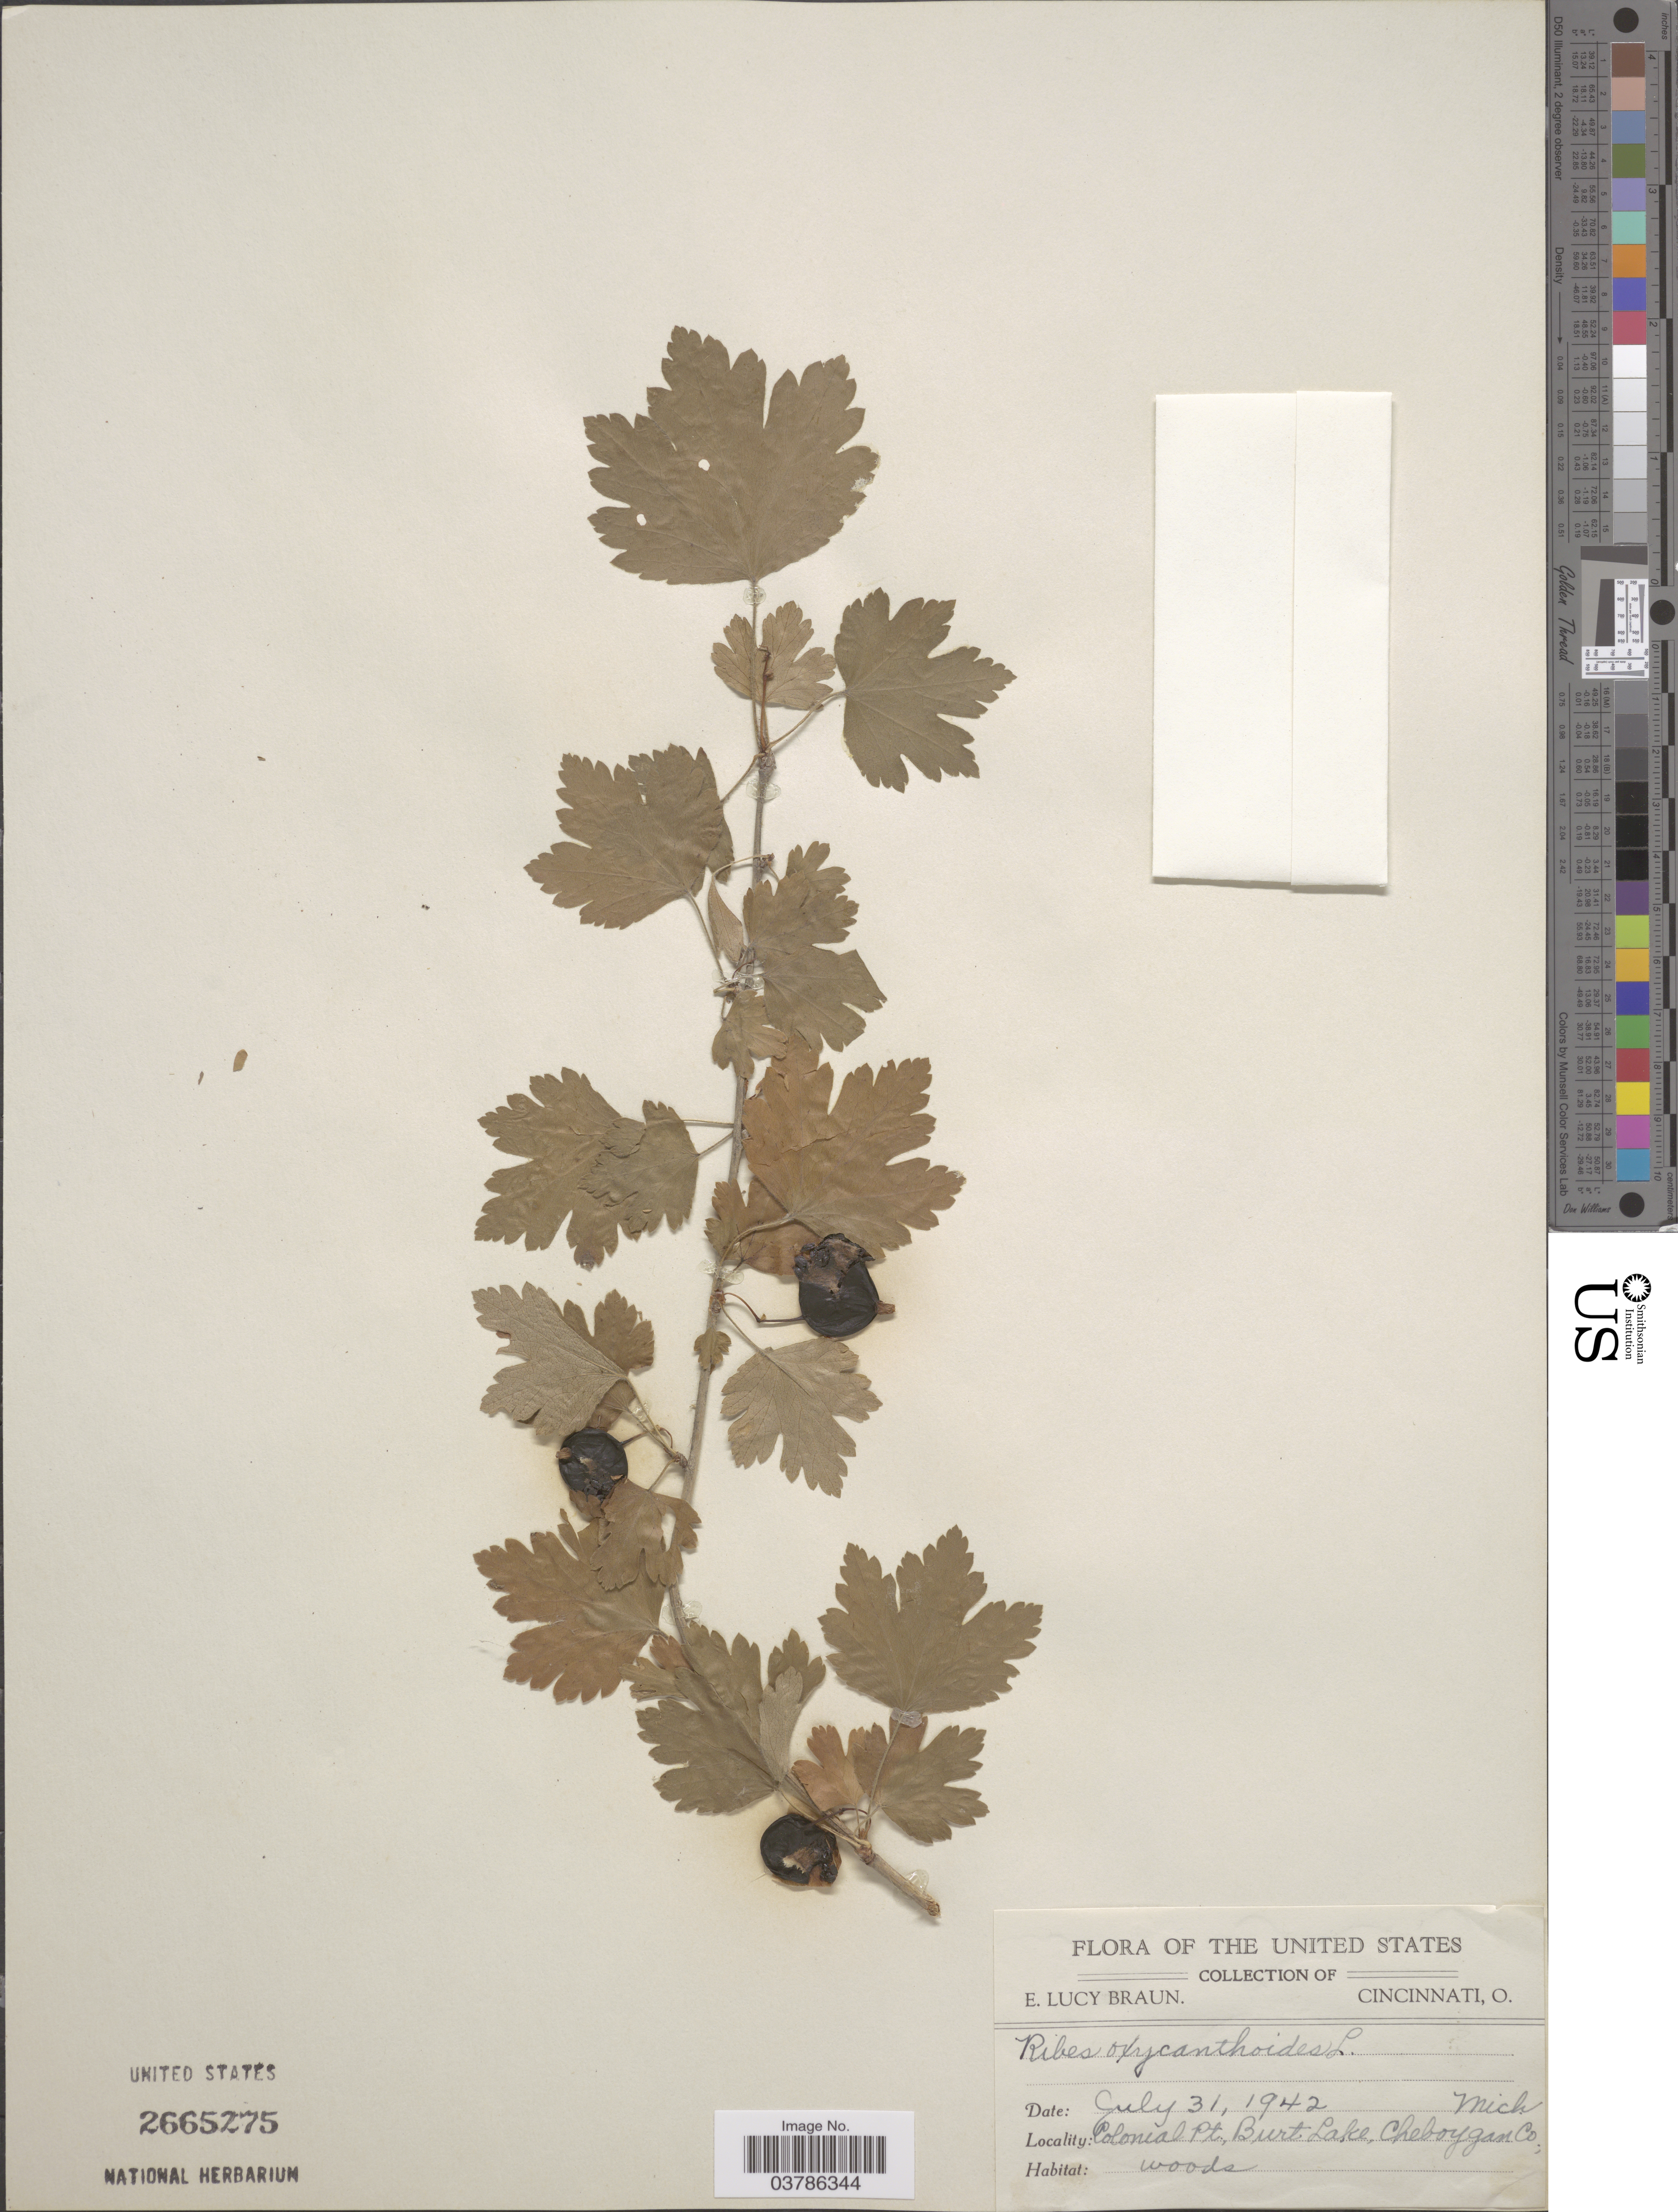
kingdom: Plantae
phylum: Tracheophyta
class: Magnoliopsida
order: Saxifragales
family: Grossulariaceae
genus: Ribes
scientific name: Ribes oxyacanthoides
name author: L.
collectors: E. L. Braun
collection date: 1942-07-31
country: United States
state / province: Michigan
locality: Colonial Pt., Burt Lake, Cheboygan Co.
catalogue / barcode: US 2665275